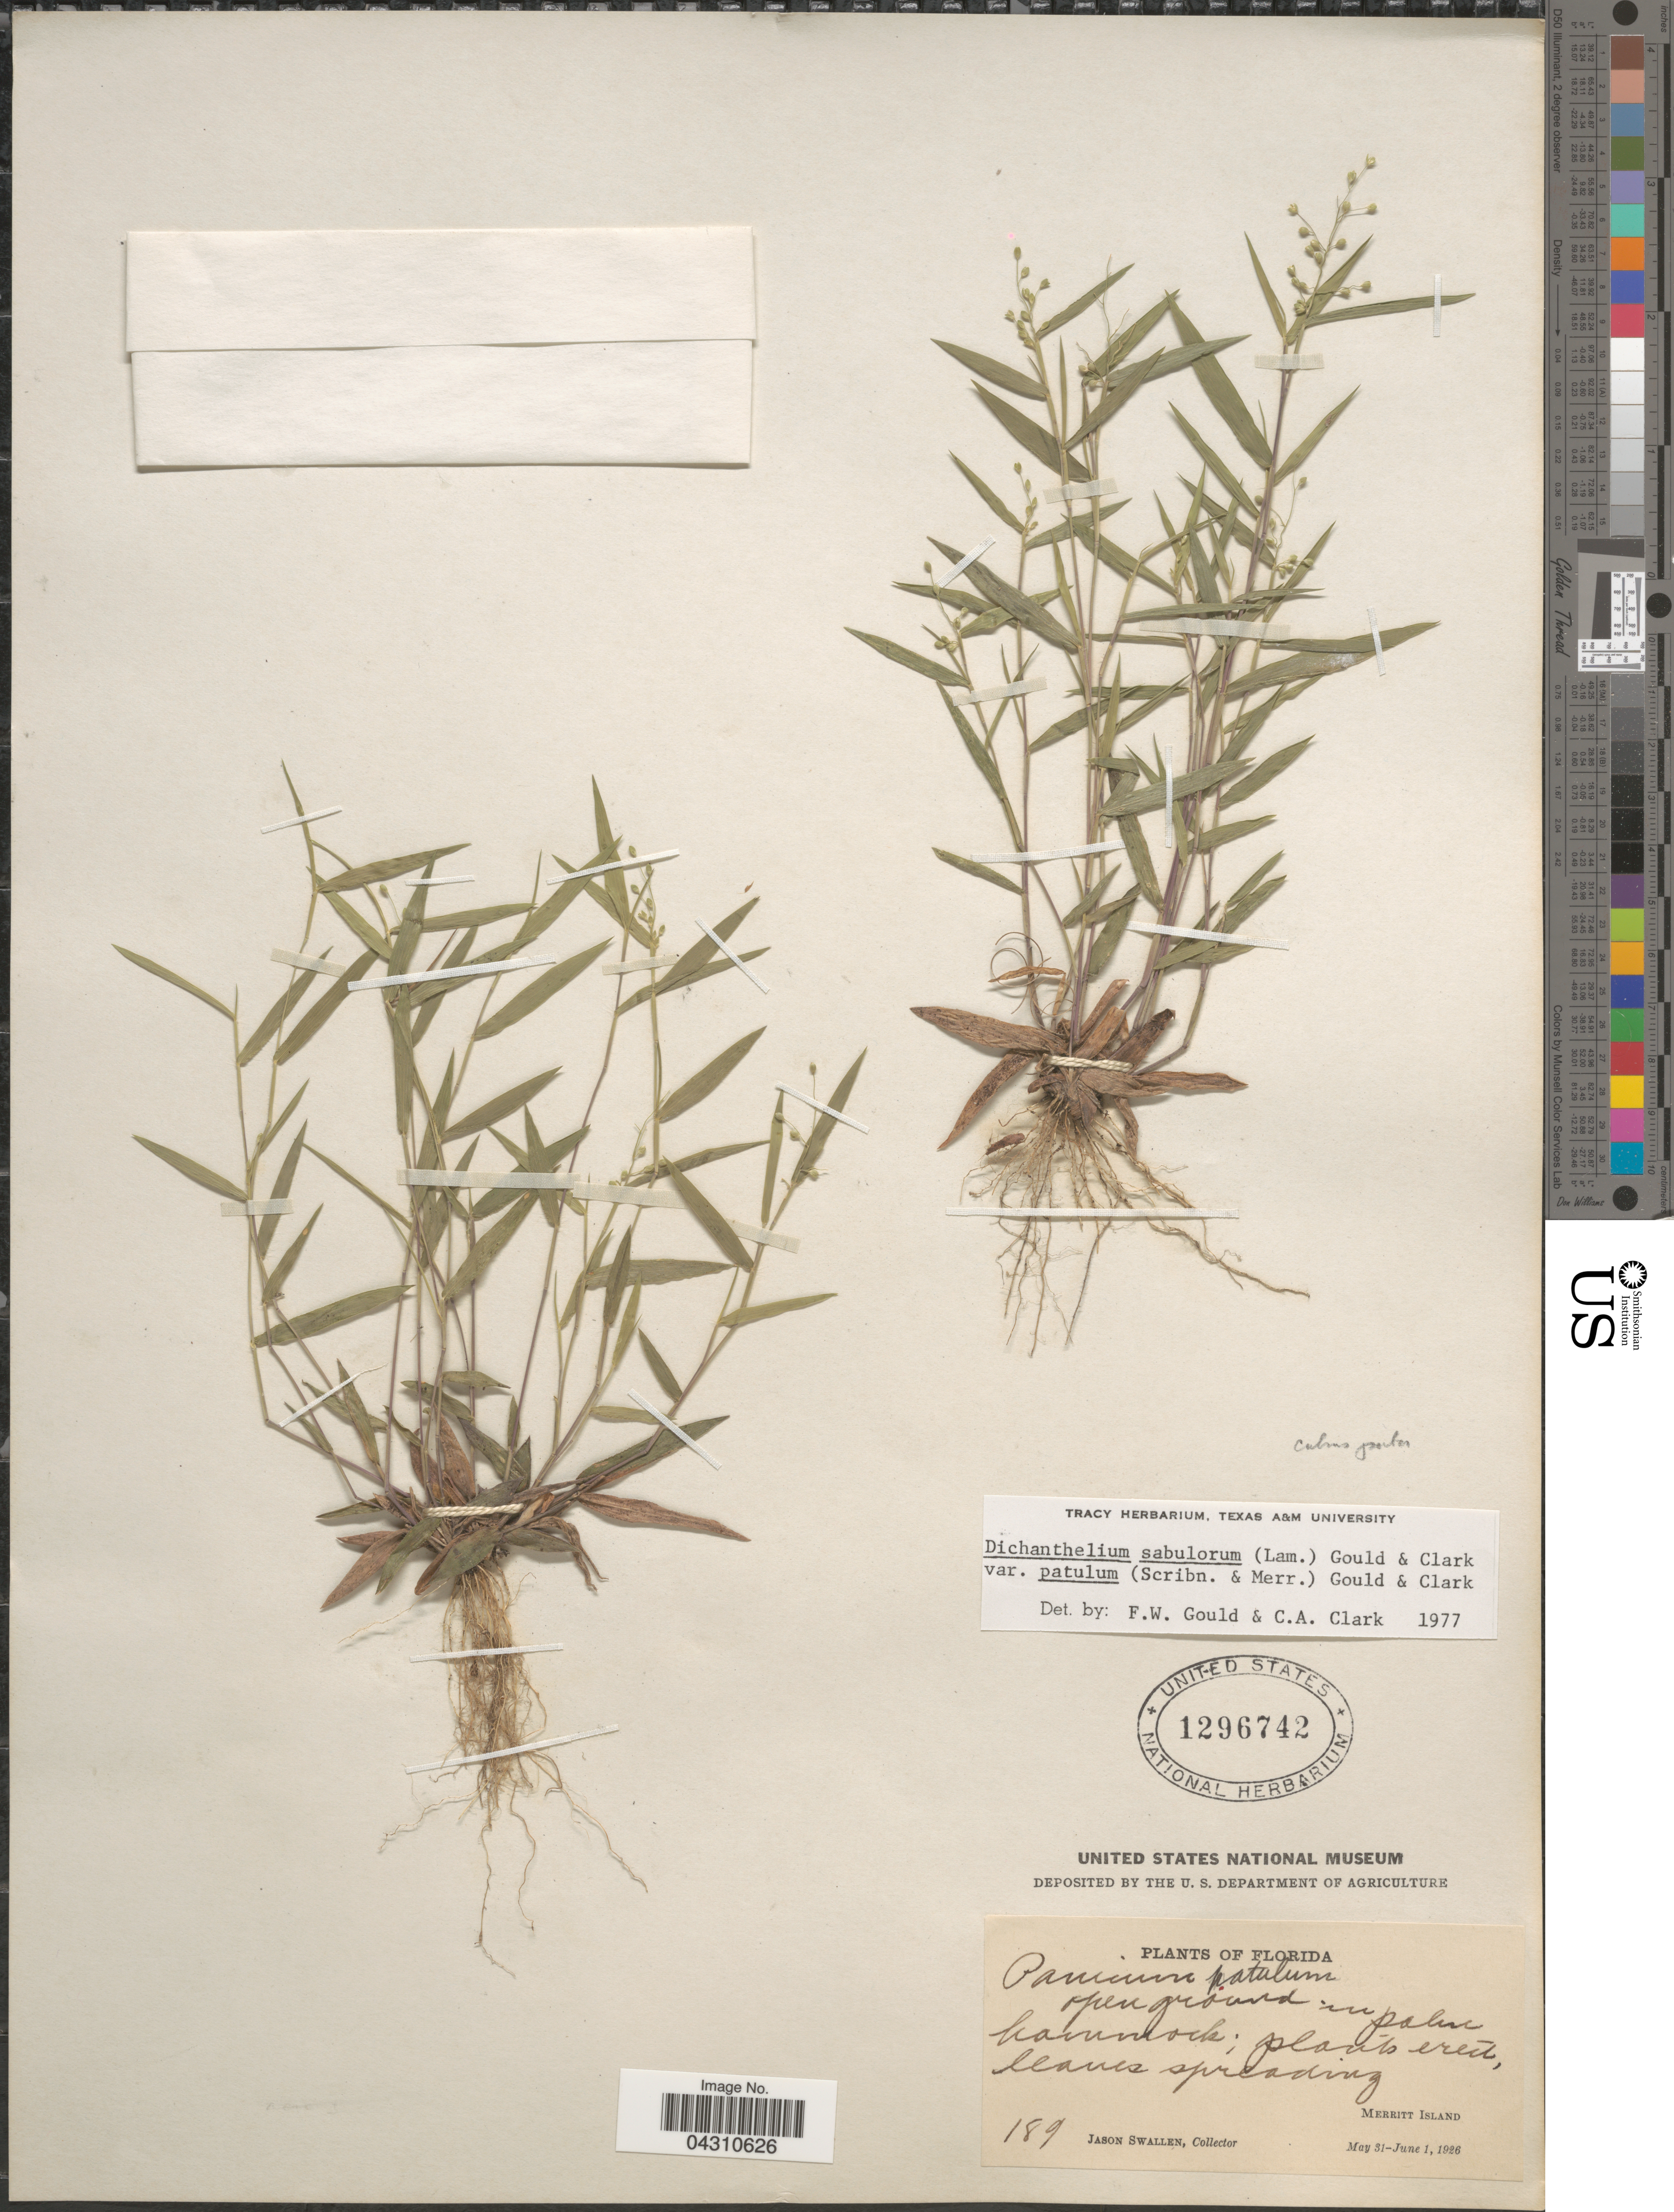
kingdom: Plantae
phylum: Tracheophyta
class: Liliopsida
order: Poales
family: Poaceae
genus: Dichanthelium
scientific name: Dichanthelium portoricense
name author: (Desv. ex Ham.) B.F. Hansen & Wunderlin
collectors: J. R. Swallen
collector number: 189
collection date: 1926-05-31/1926-06-01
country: United States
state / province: Florida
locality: Open ground in palm hammock. Merritt Island.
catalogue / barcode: US 1296742